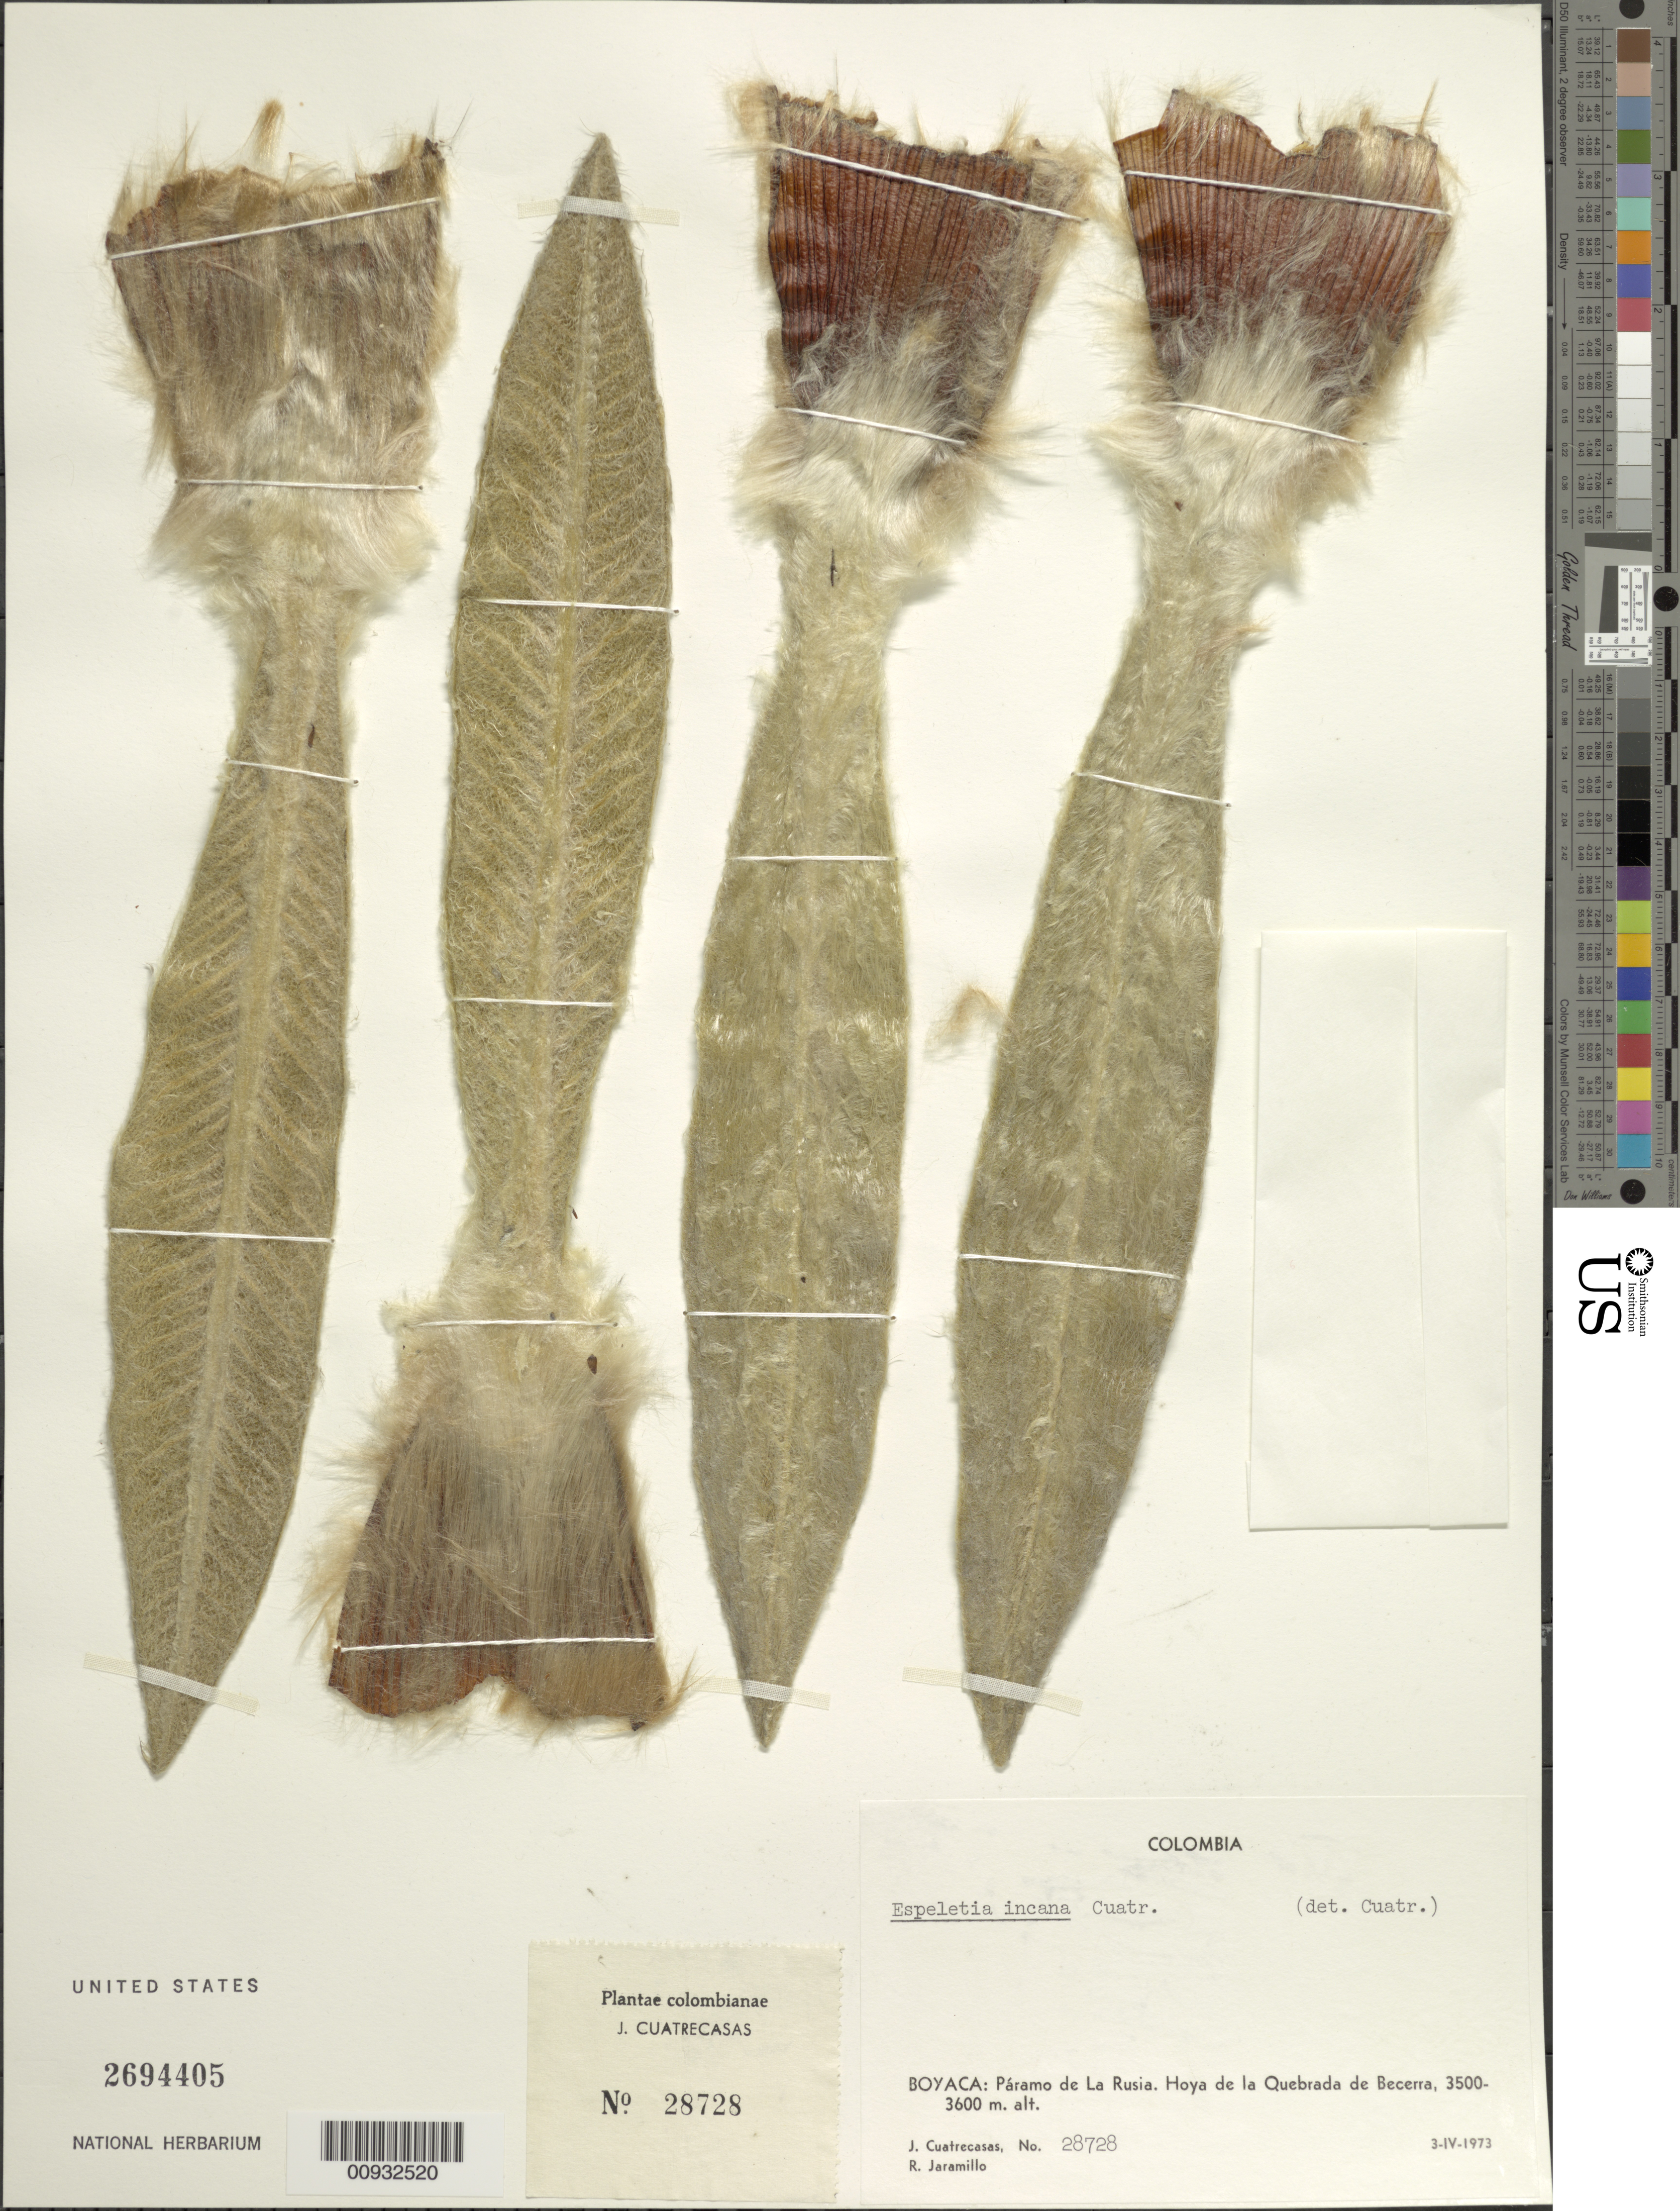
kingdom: Plantae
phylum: Tracheophyta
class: Magnoliopsida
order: Asterales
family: Asteraceae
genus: Espeletia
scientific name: Espeletia incana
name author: Cuatrec.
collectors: J. Cuatrecasas & R. Jaramillo M.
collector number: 28728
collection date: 1973-04-03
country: Colombia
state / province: Boyacá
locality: P. de la Rusia. Hoya de la Quebrada de Becerra.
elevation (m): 3500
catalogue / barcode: US 2694405